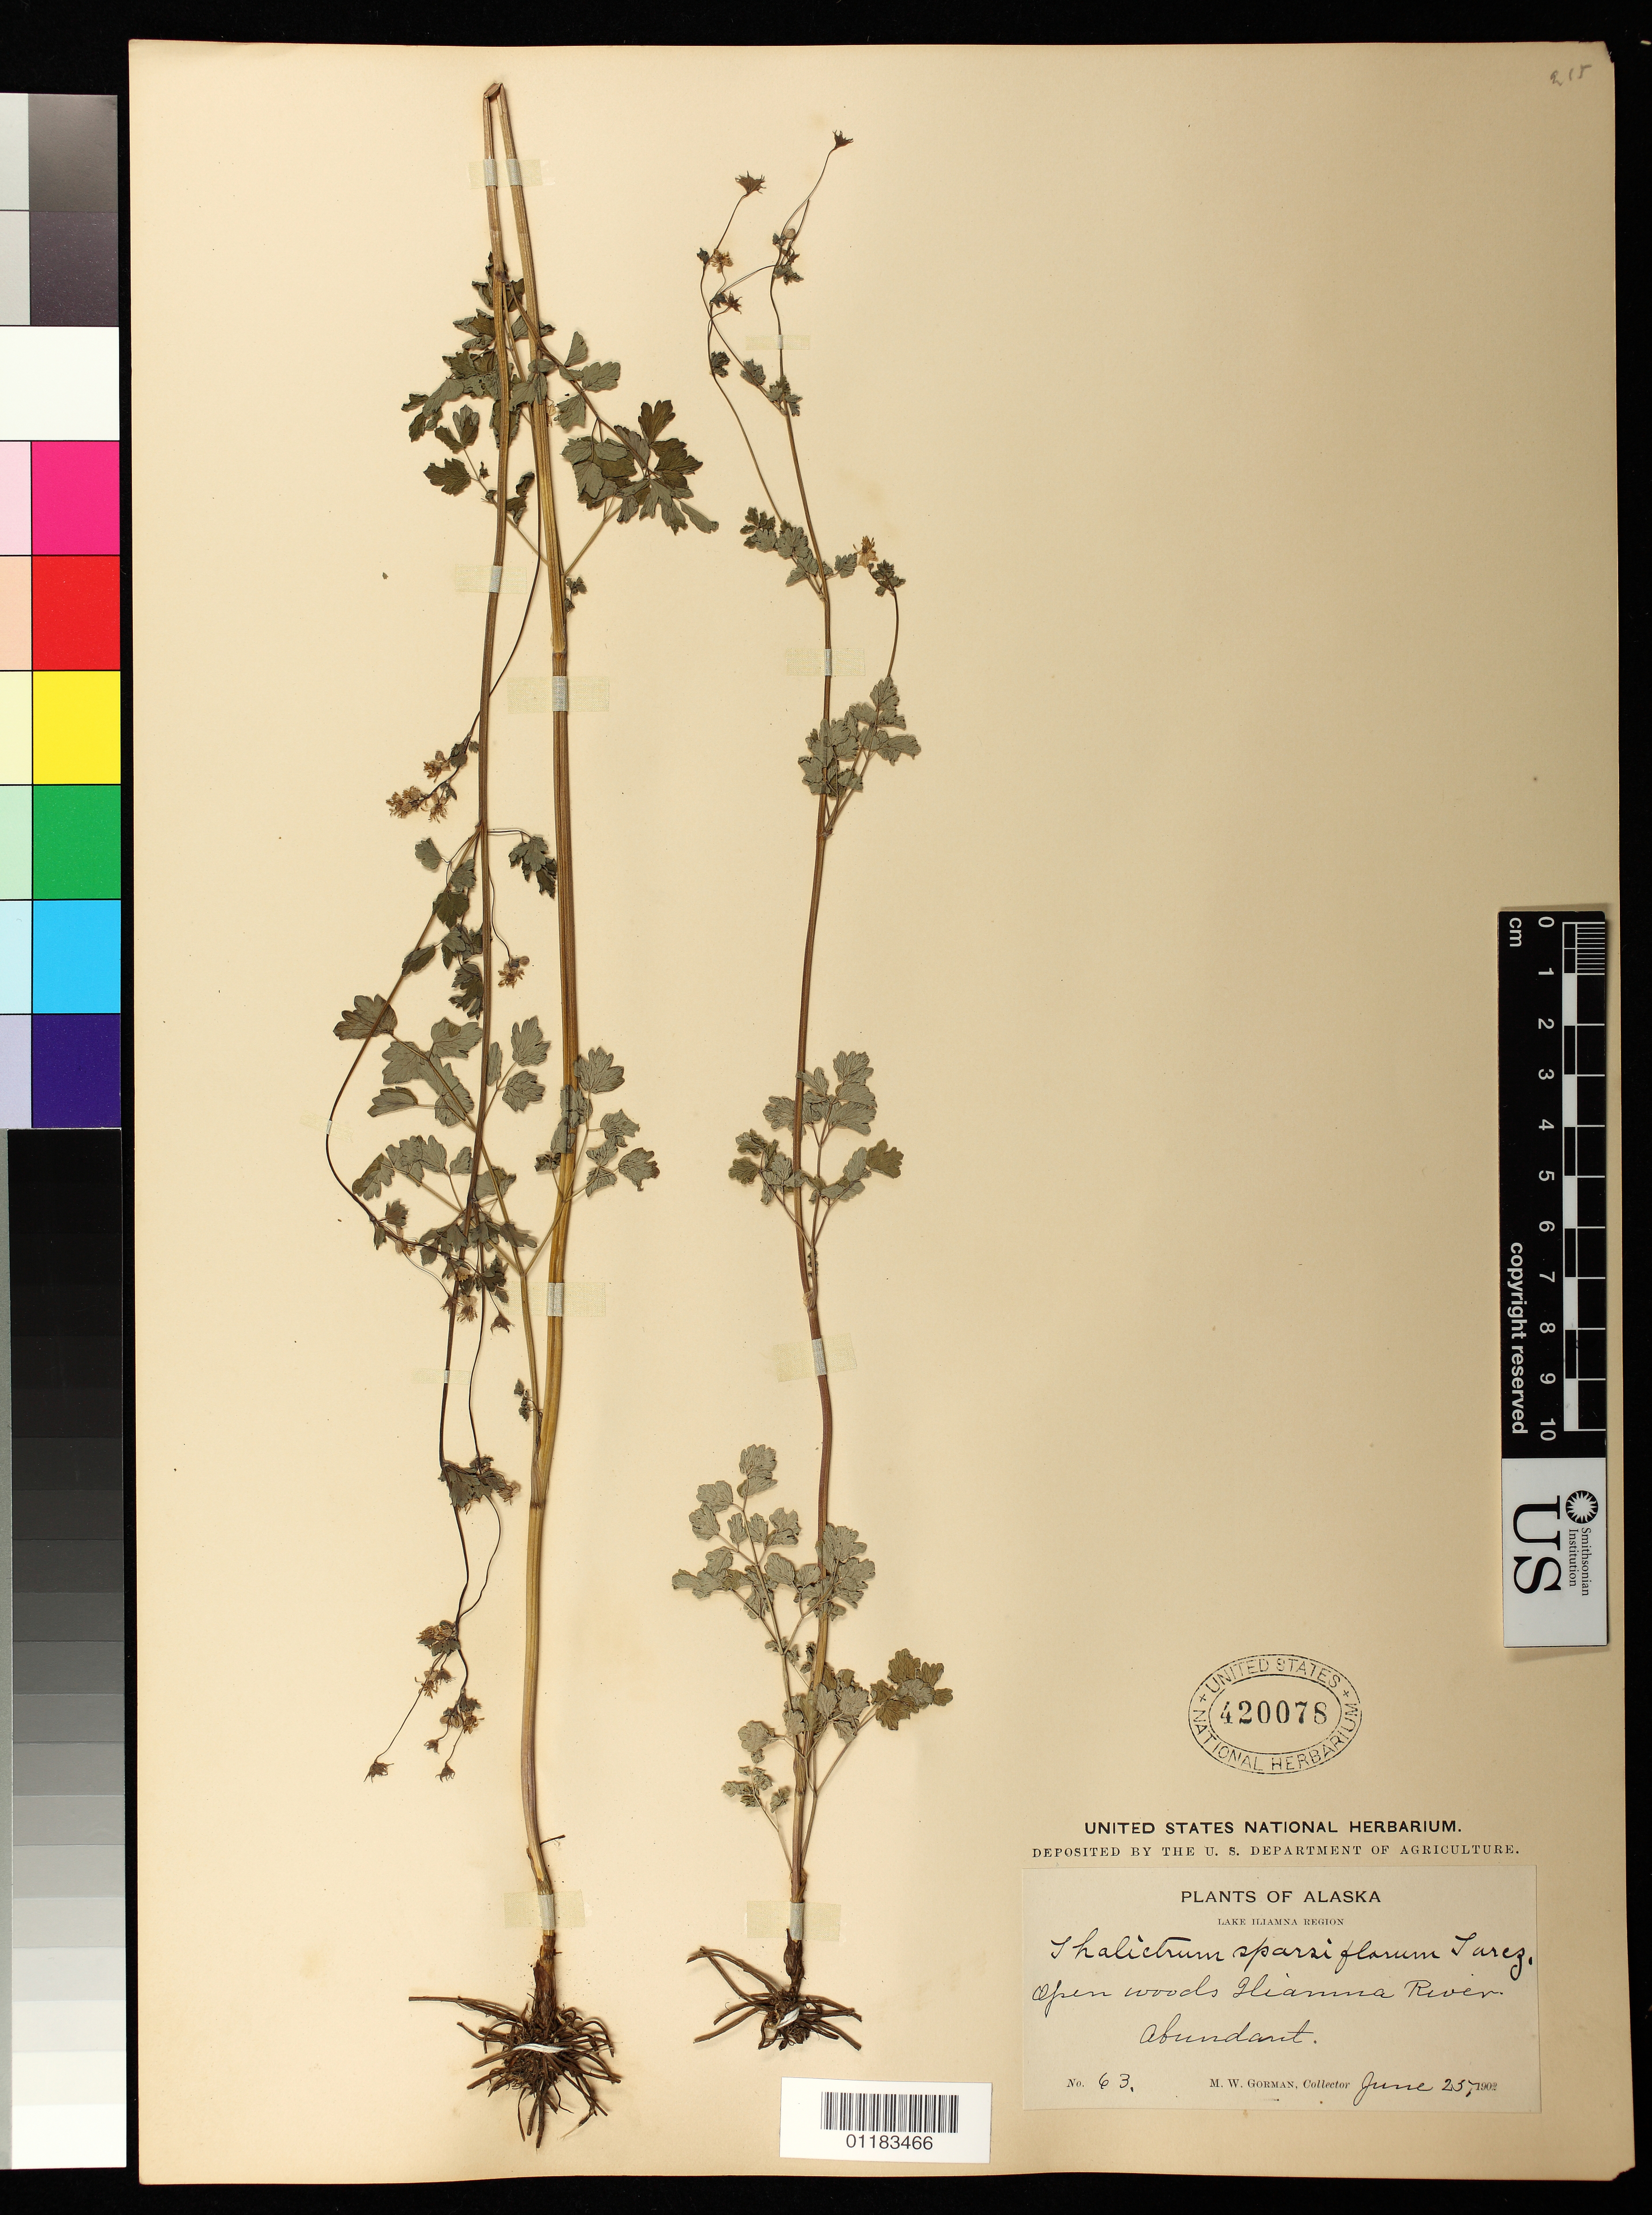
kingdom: Plantae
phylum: Tracheophyta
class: Magnoliopsida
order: Ranunculales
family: Ranunculaceae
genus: Thalictrum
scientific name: Thalictrum sparsiflorum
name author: Turcz. ex Fisch. & C.A. Mey.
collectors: M. W. Gorman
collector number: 63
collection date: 1902-06-25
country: United States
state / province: Alaska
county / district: Lake and Peninsula Borough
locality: Open woods Iliamna River.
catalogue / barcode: US 420078